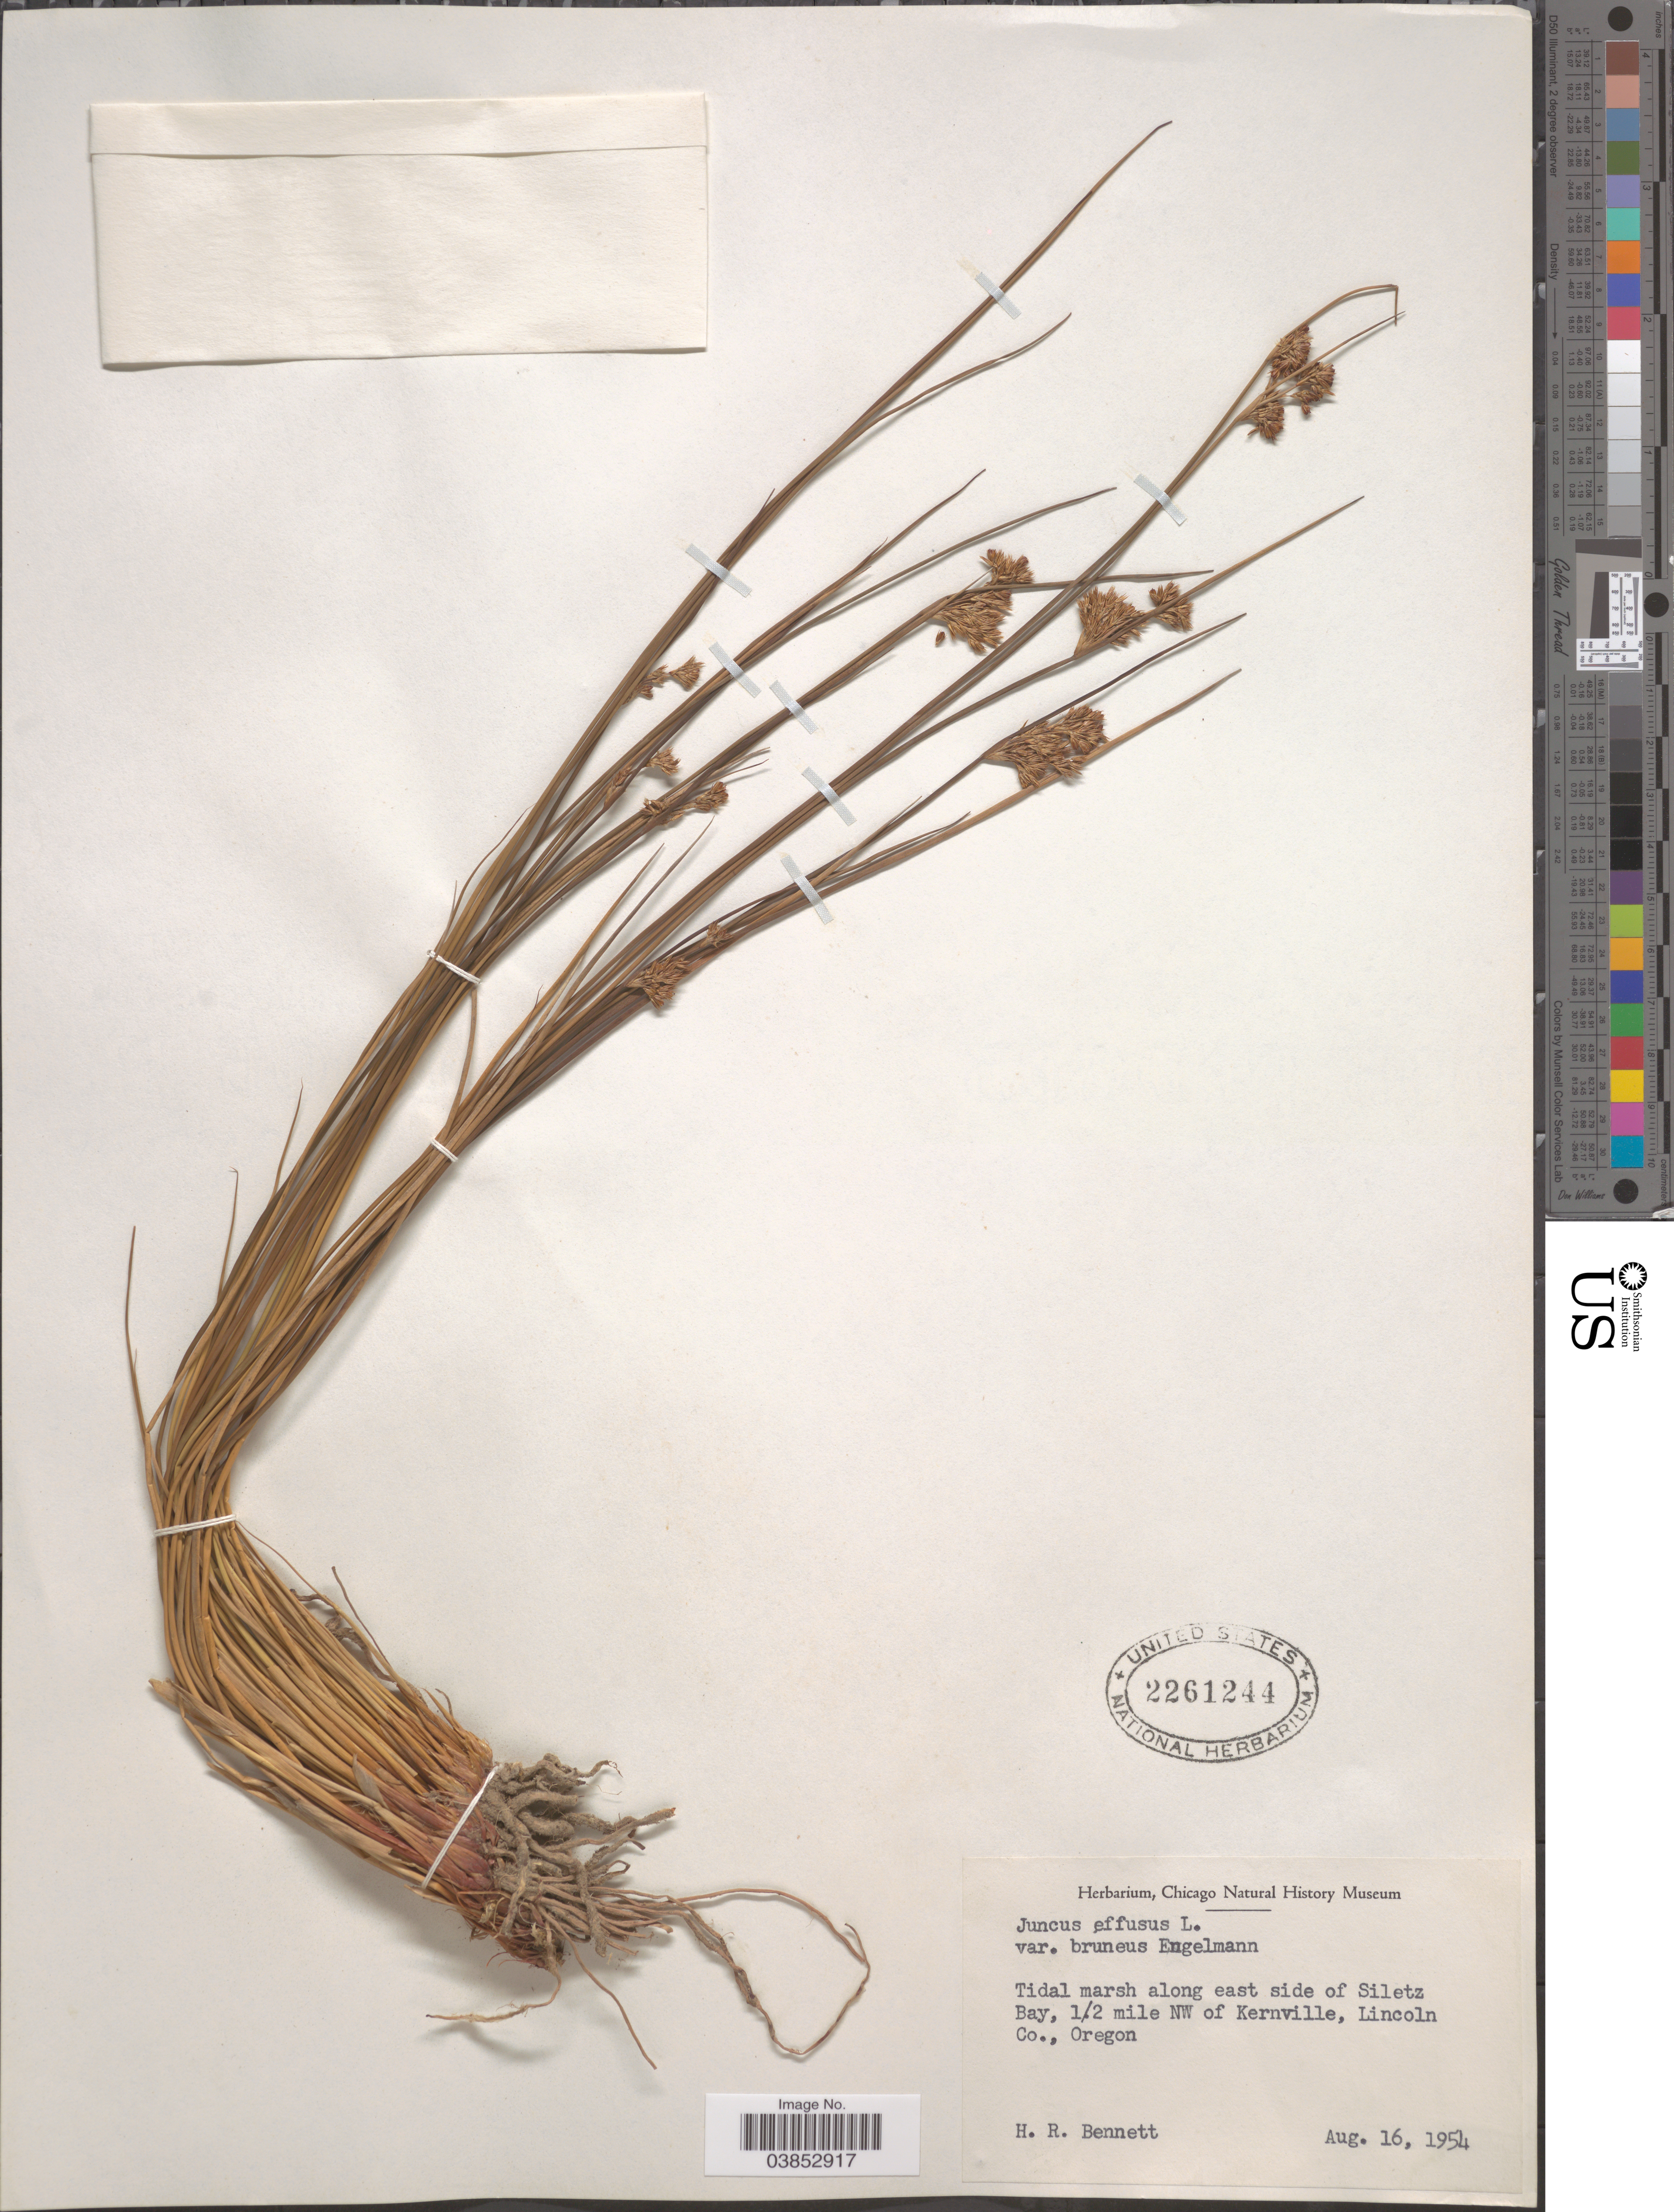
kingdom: Plantae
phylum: Tracheophyta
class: Liliopsida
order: Poales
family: Juncaceae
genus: Juncus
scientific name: Juncus effusus var. brunneus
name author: Engelm.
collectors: H. R. Bennett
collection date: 1954-08-16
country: United States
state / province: Oregon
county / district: Lincoln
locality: Tidal marsh along east side of Siletz Bay, ½ mile NW of Kernville, Lincoln Co.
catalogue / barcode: US 2261244